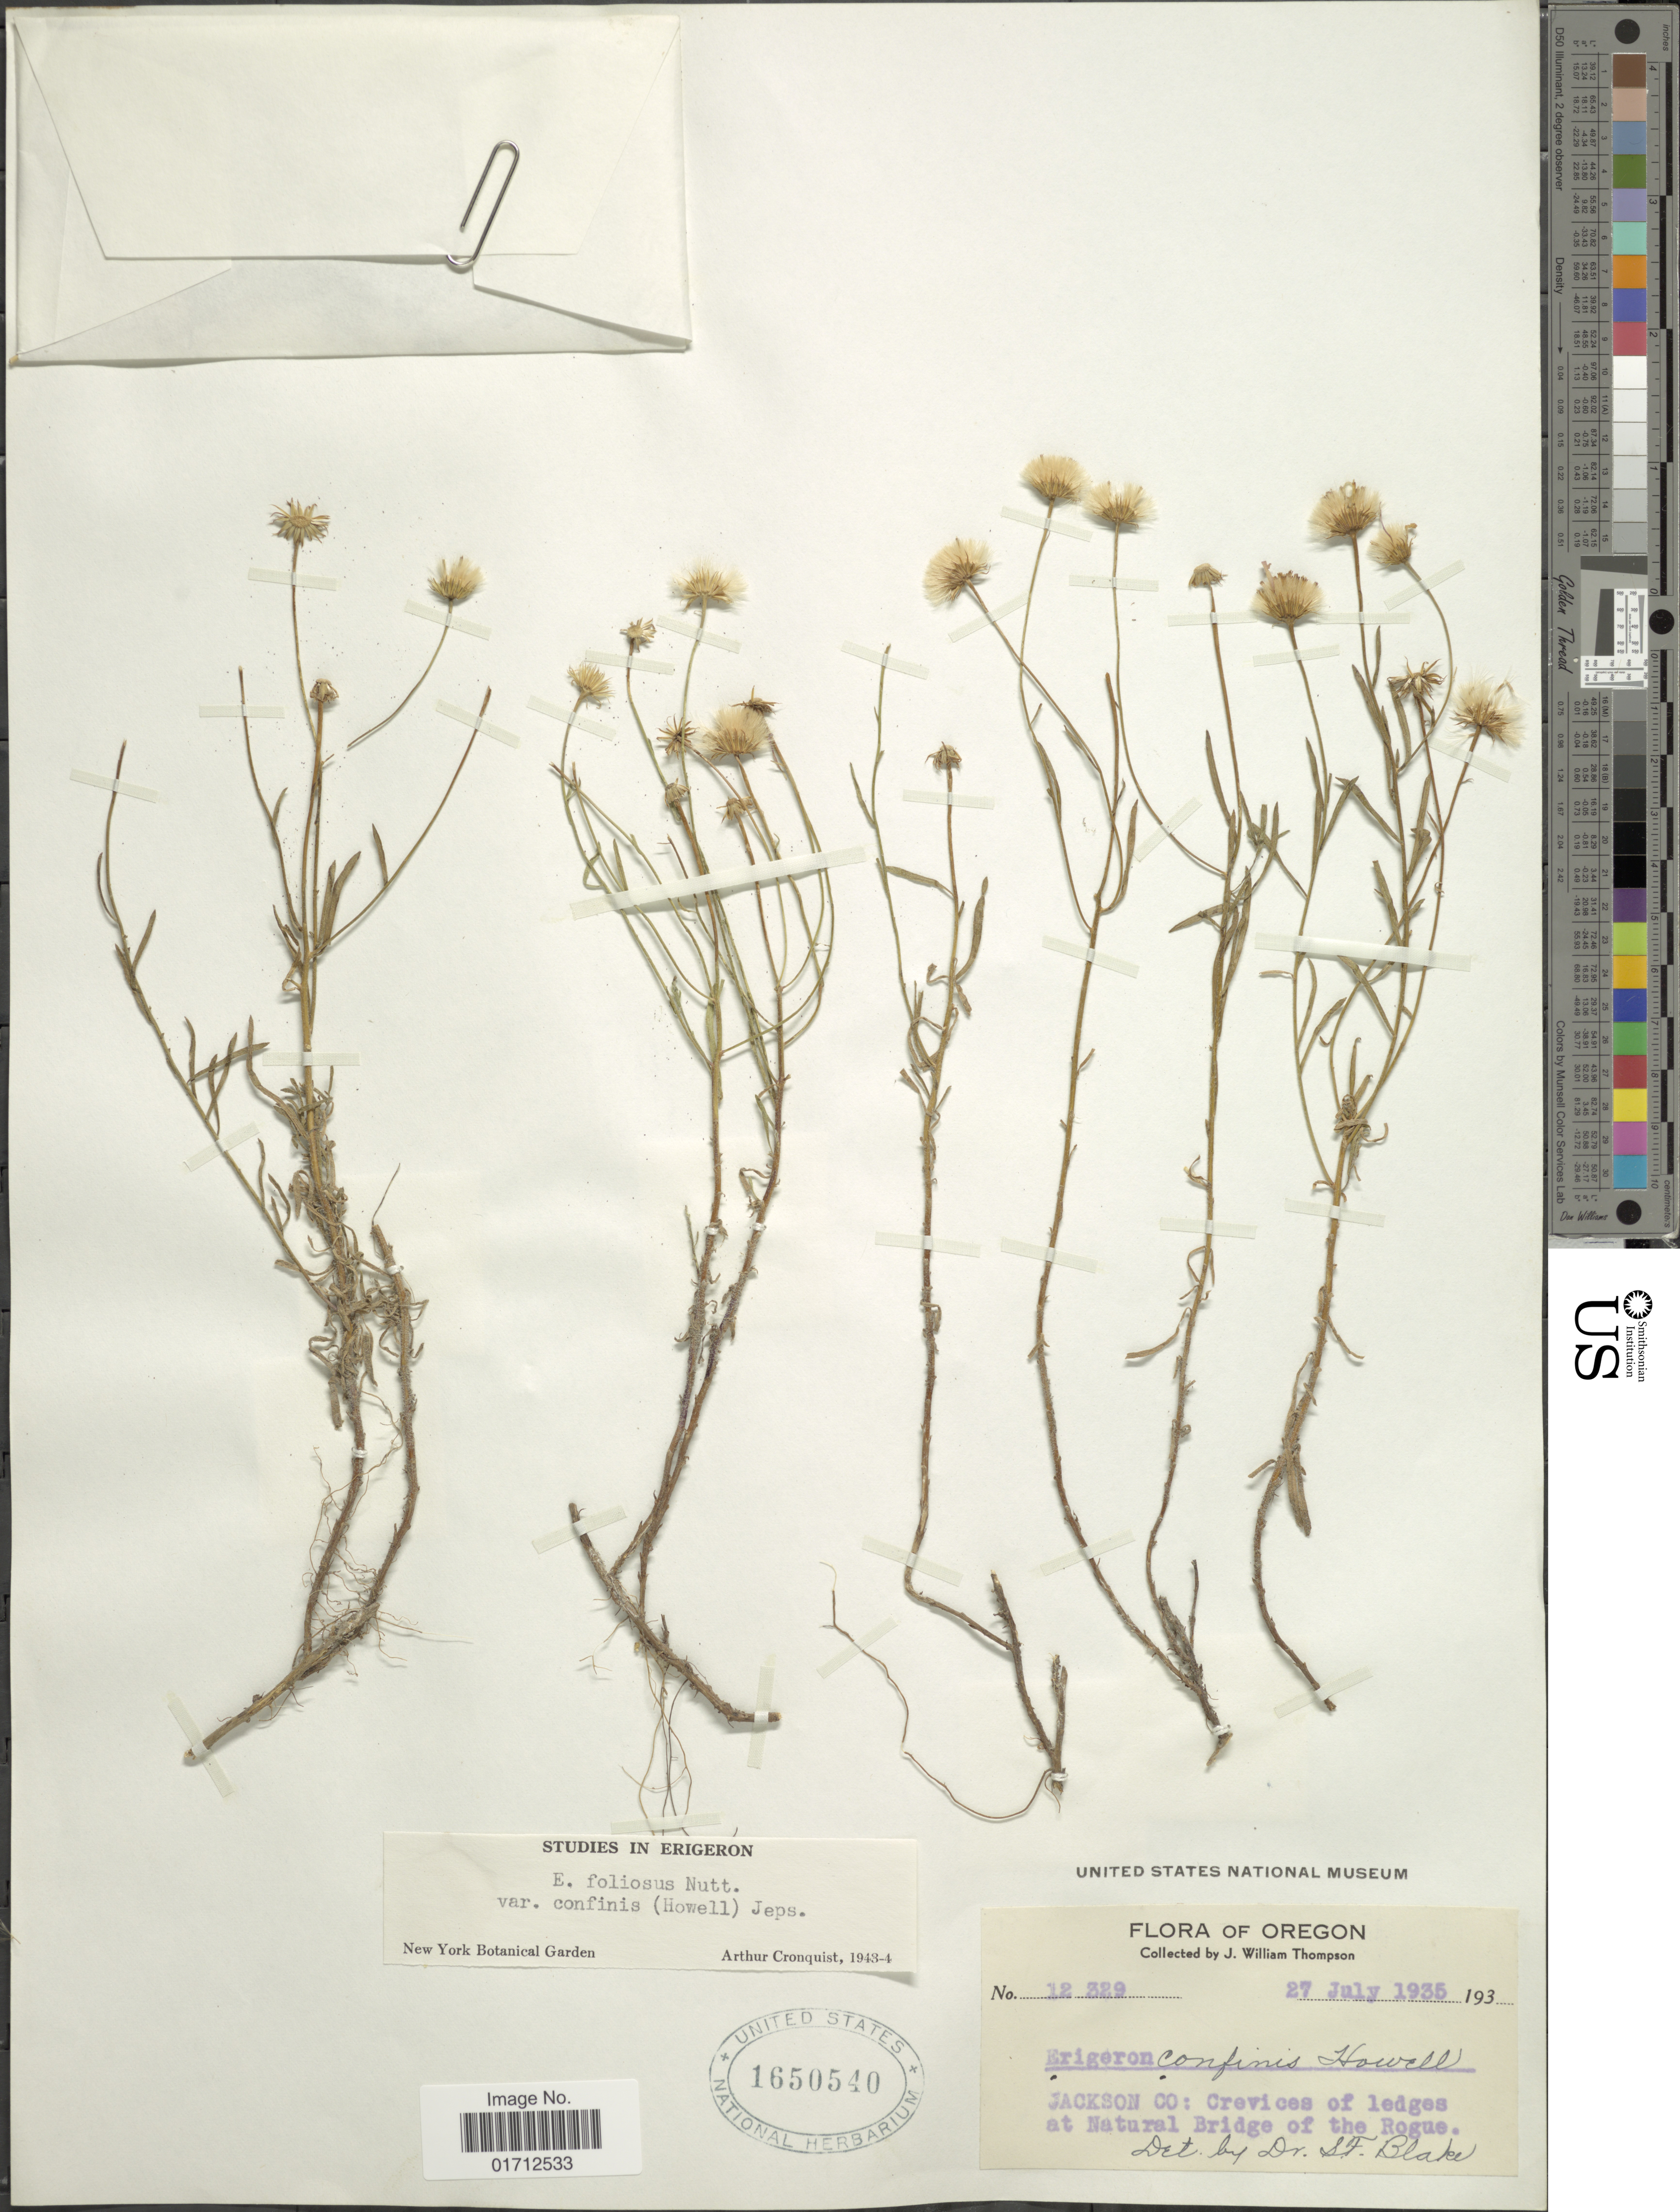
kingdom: Plantae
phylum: Tracheophyta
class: Magnoliopsida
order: Asterales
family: Asteraceae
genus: Erigeron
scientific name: Erigeron foliosus var. confinis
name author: (Howell) Jeps.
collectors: J. W. Thompson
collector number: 12329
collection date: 1935-07-27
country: United States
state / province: Oregon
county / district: Jackson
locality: Jackson Co.: at Natural Bridge of the Rogue.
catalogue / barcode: US 1650540